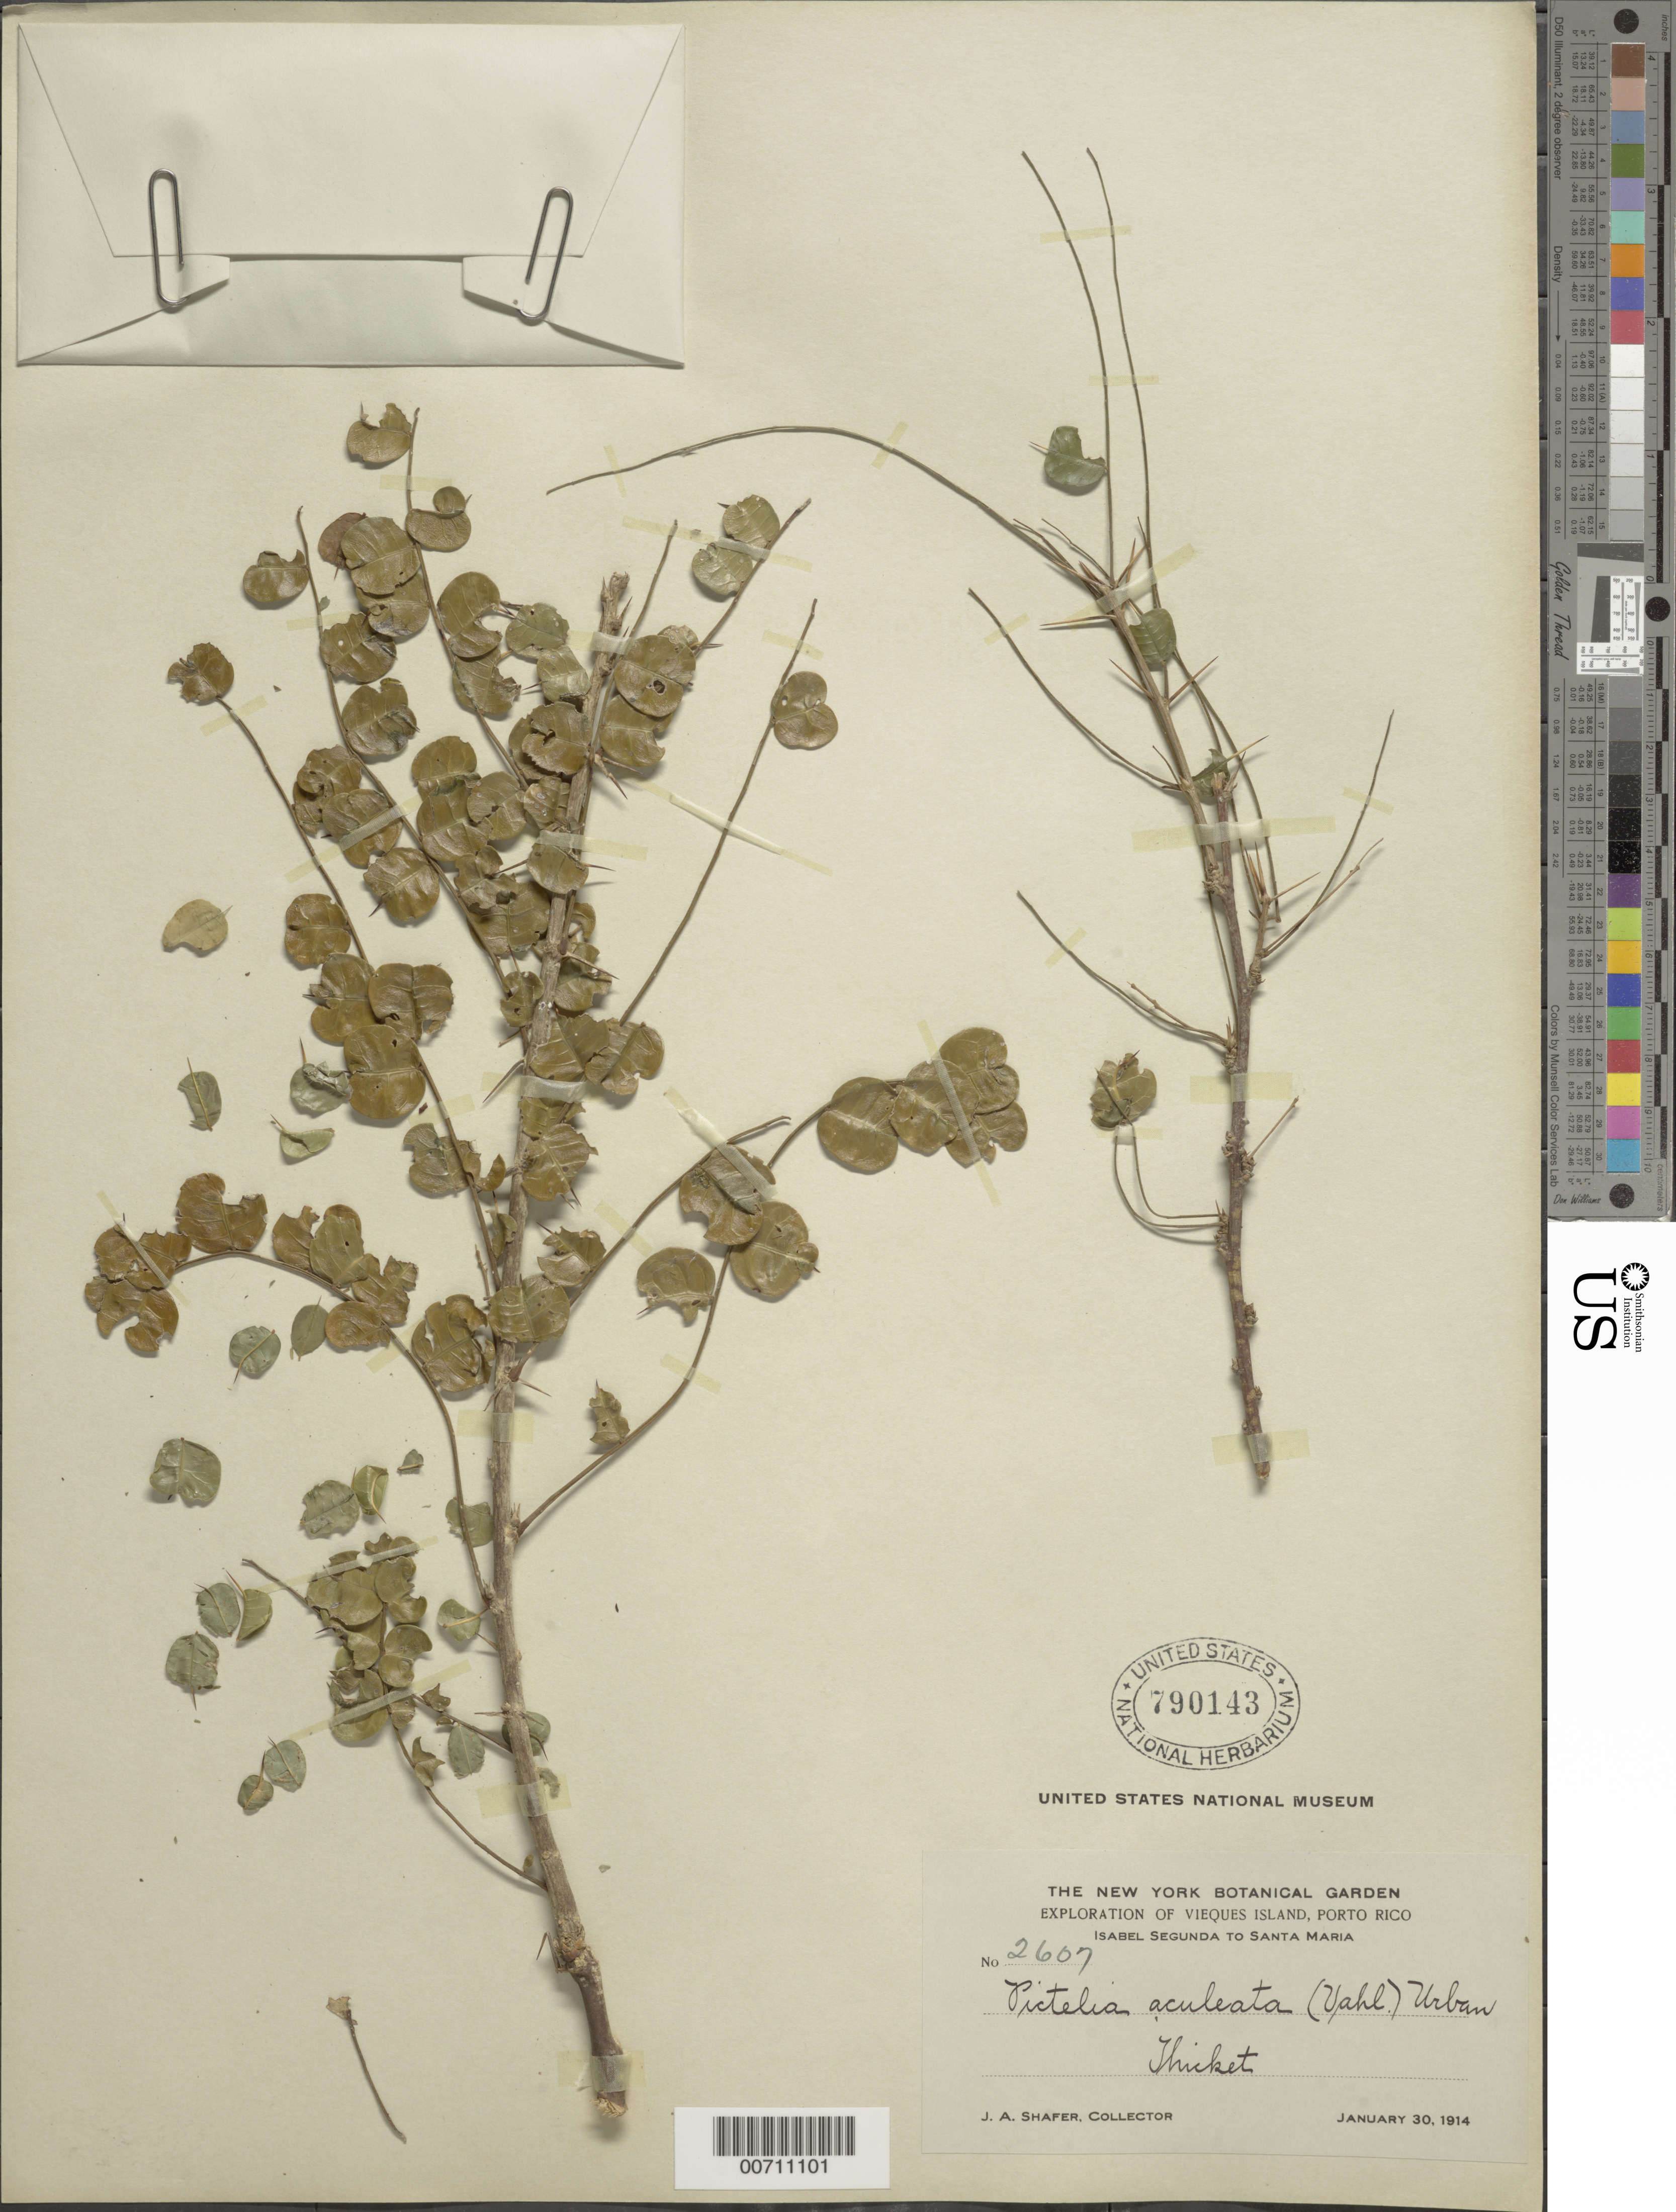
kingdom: Plantae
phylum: Tracheophyta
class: Magnoliopsida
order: Fabales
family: Fabaceae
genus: Pictetia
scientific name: Pictetia aculeata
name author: (Vahl) Urb.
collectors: J. A. Shafer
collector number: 2607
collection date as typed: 30 Jan 1914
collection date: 1914-01-30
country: Puerto Rico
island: Vieques Island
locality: Isabel Segunda to Santa Maria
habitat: Thicket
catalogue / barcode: US 790143